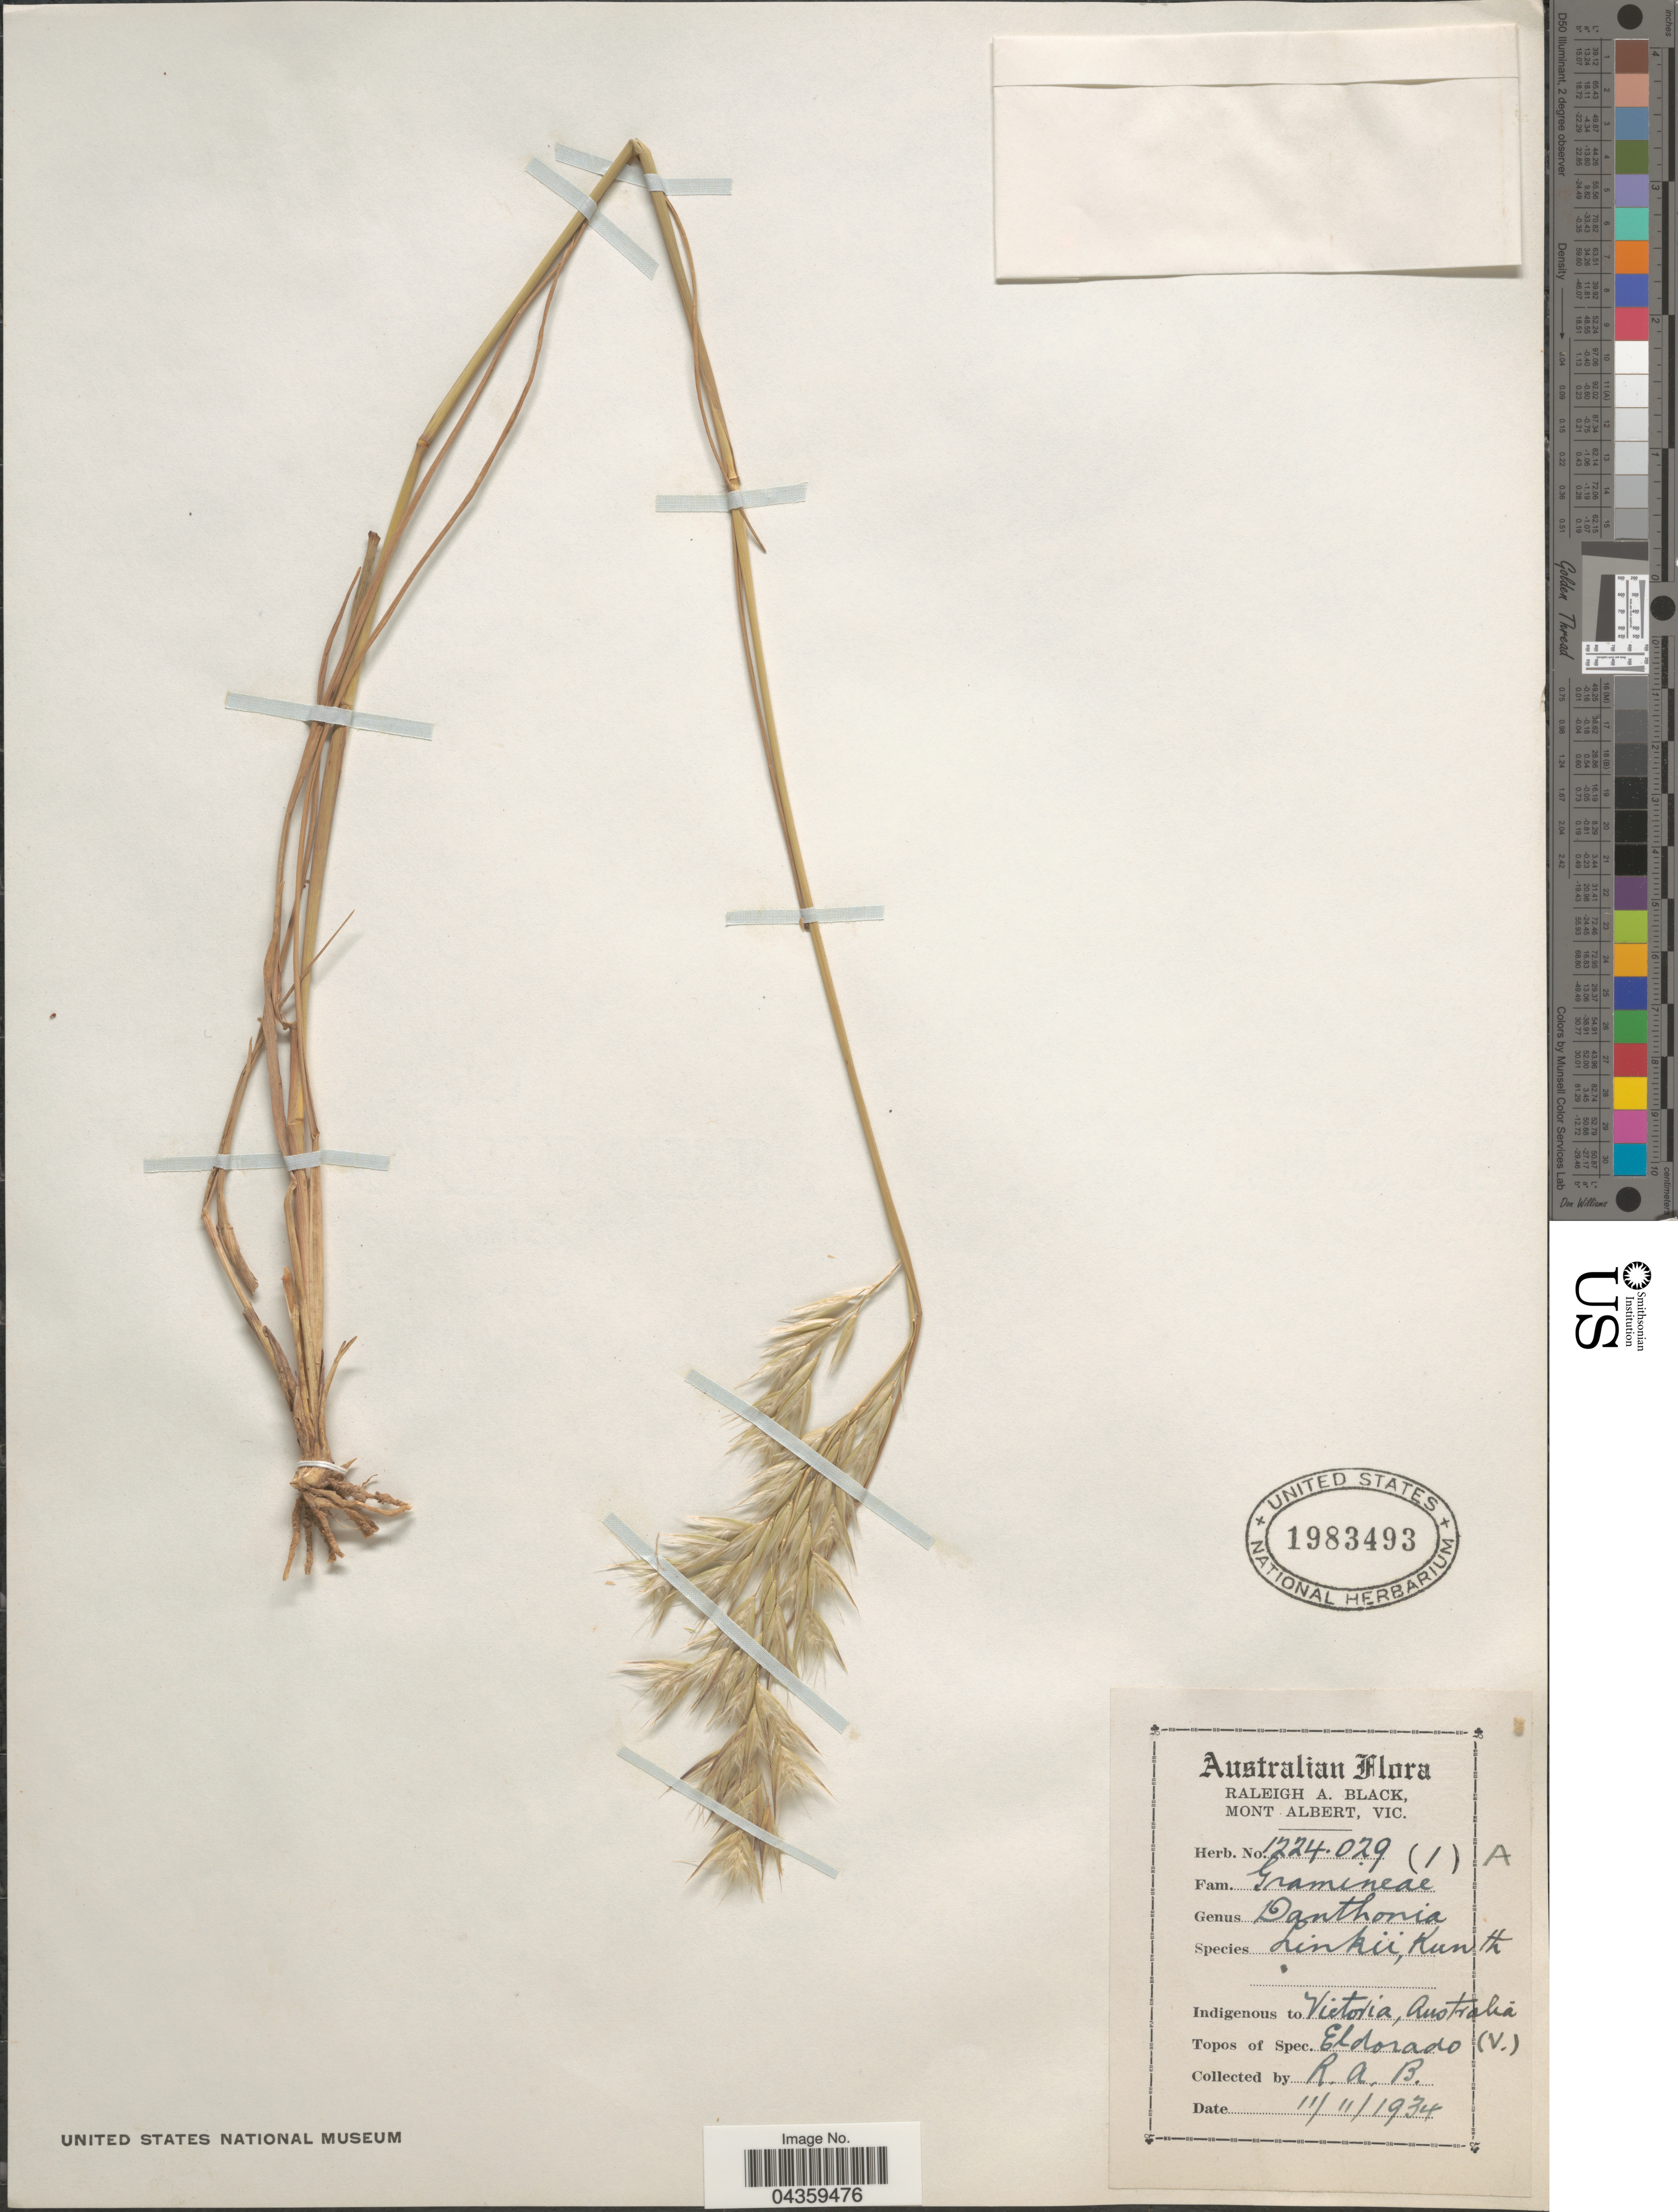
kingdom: Plantae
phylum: Tracheophyta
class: Liliopsida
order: Poales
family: Poaceae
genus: Monachather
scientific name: Monachather paradoxus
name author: Steud.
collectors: R. A. Black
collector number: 1224029(1)A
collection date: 1934-11-11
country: Australia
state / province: Victoria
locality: Indigenous to Victoria, Australia. Eldorado (V.).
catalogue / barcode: US 1983493